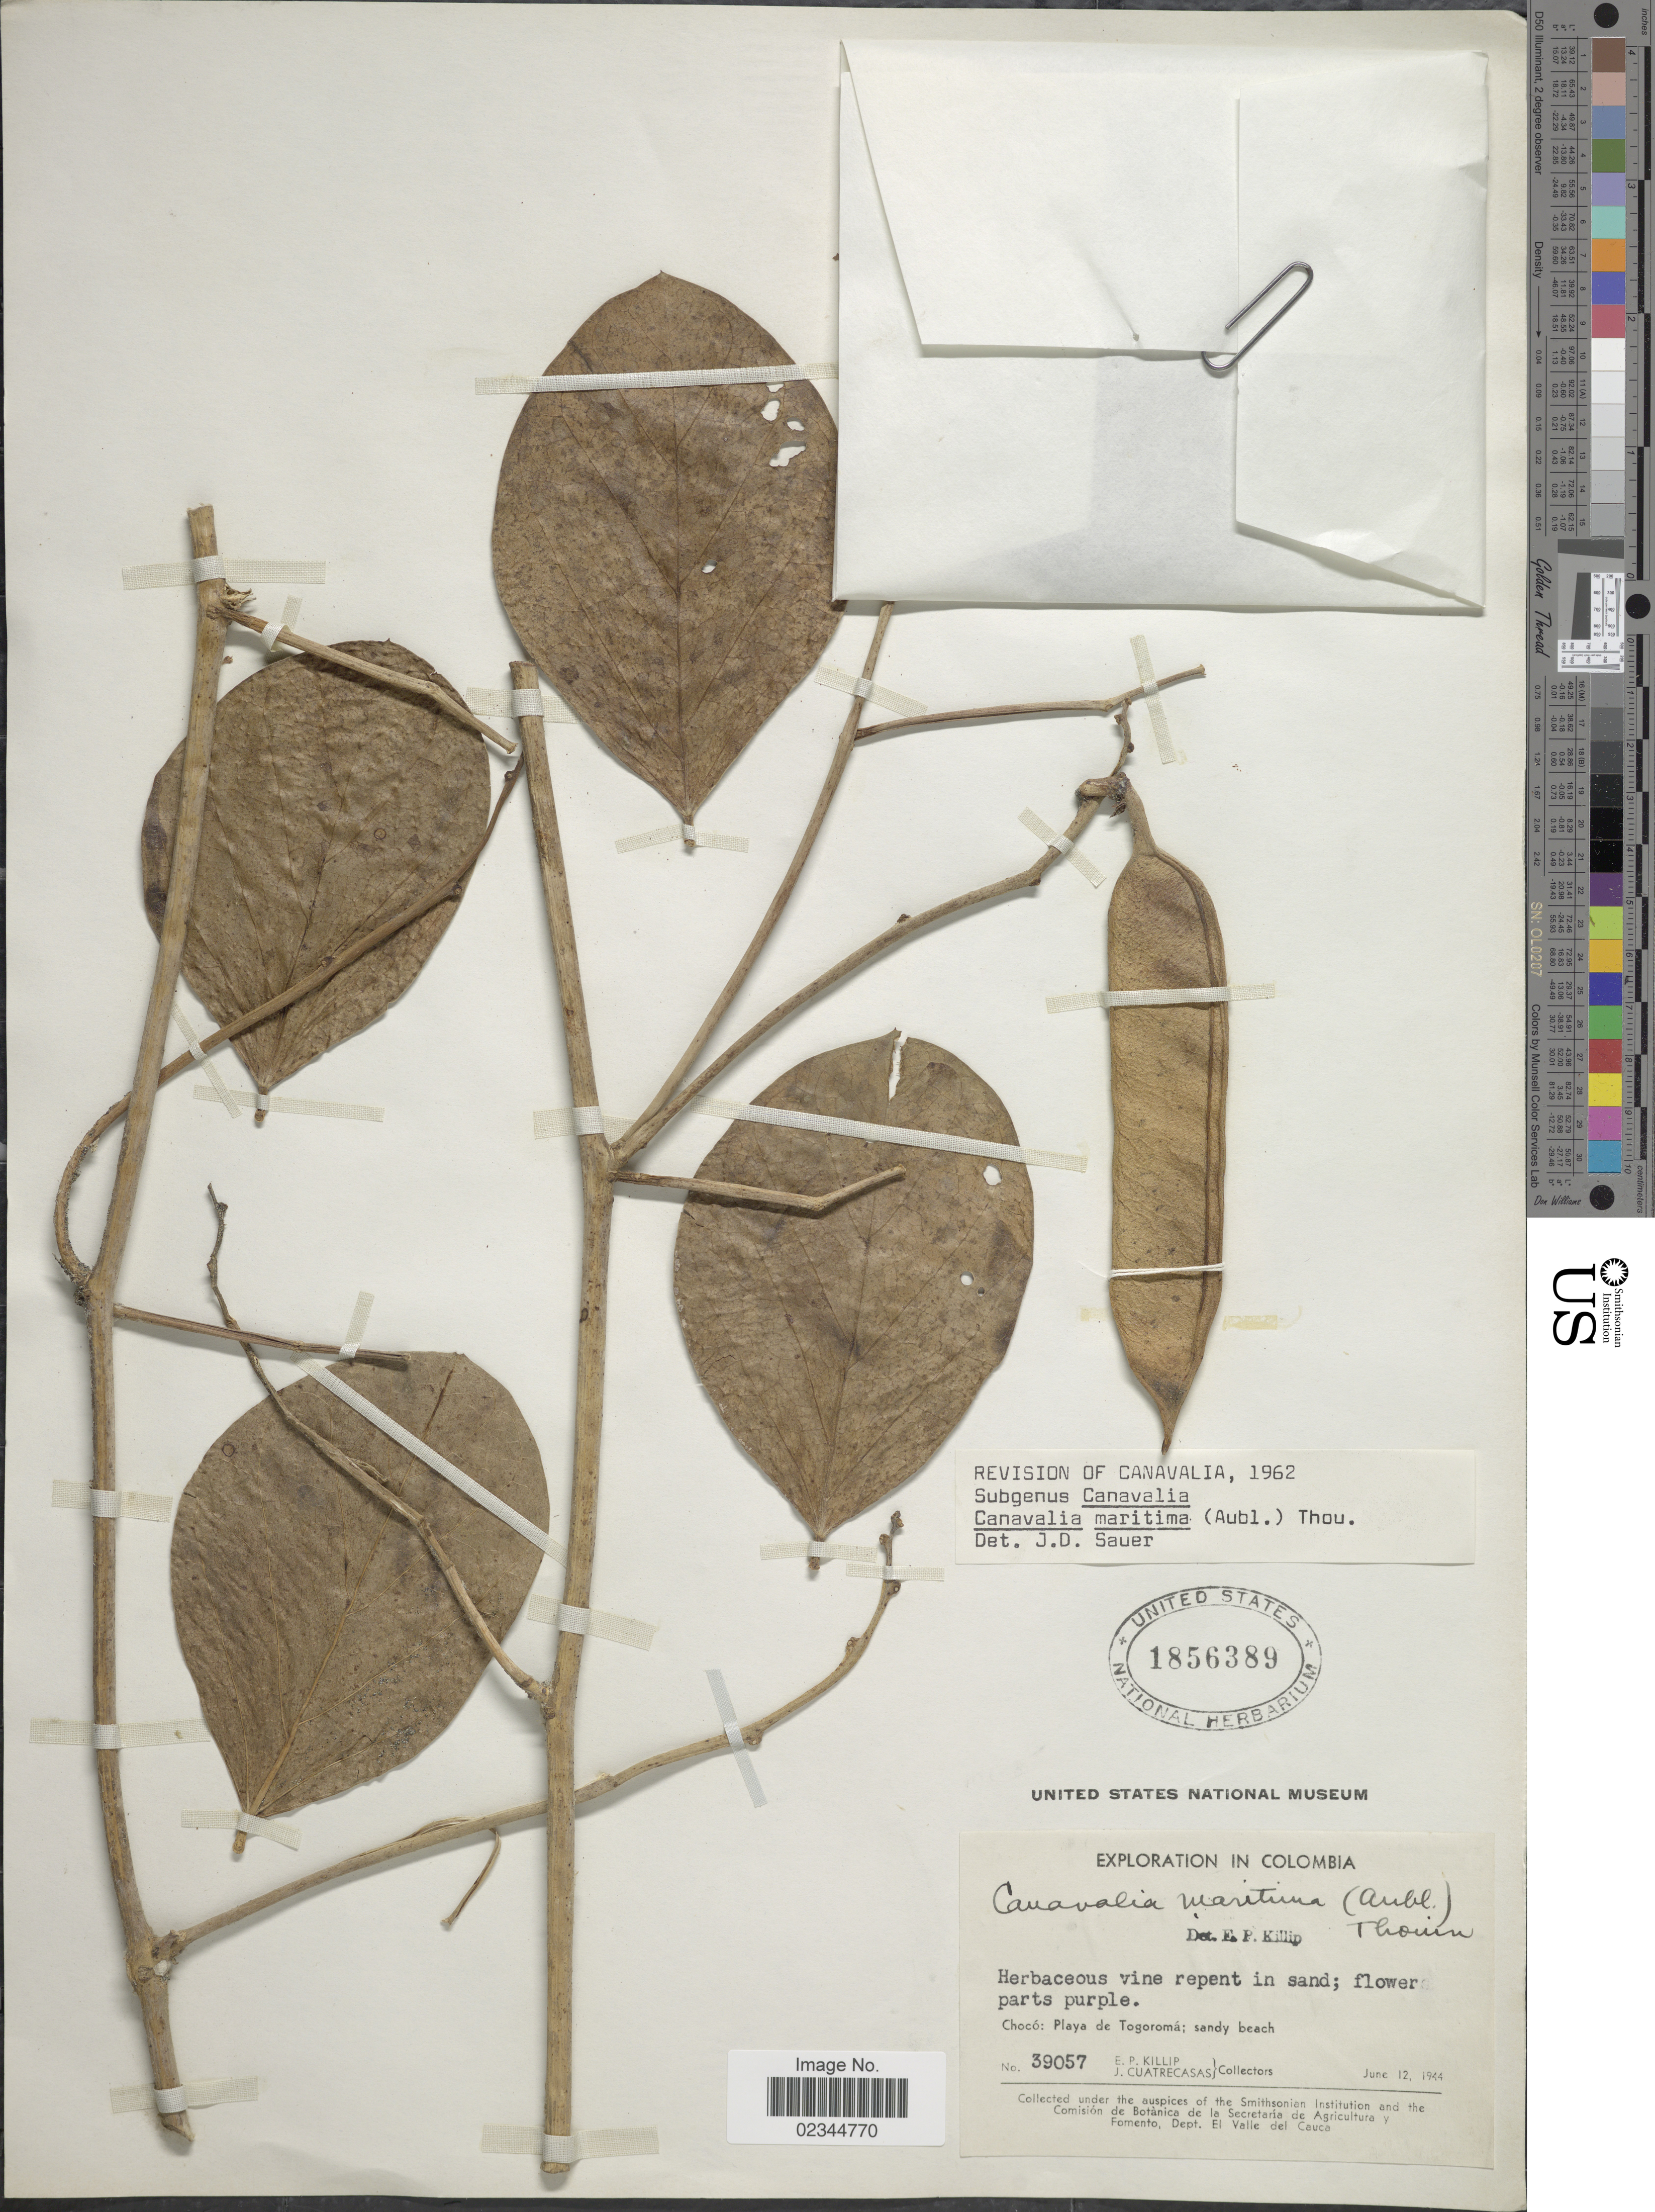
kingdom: Plantae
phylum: Tracheophyta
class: Magnoliopsida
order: Fabales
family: Fabaceae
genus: Canavalia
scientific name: Canavalia rosea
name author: (Sw.) DC.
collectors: E. P. Killip & J. Cuatrecasas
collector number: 39057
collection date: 1944-06-12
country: Colombia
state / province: Chocó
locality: Playa de Togoroma; sandy beach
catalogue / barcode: US 1856389